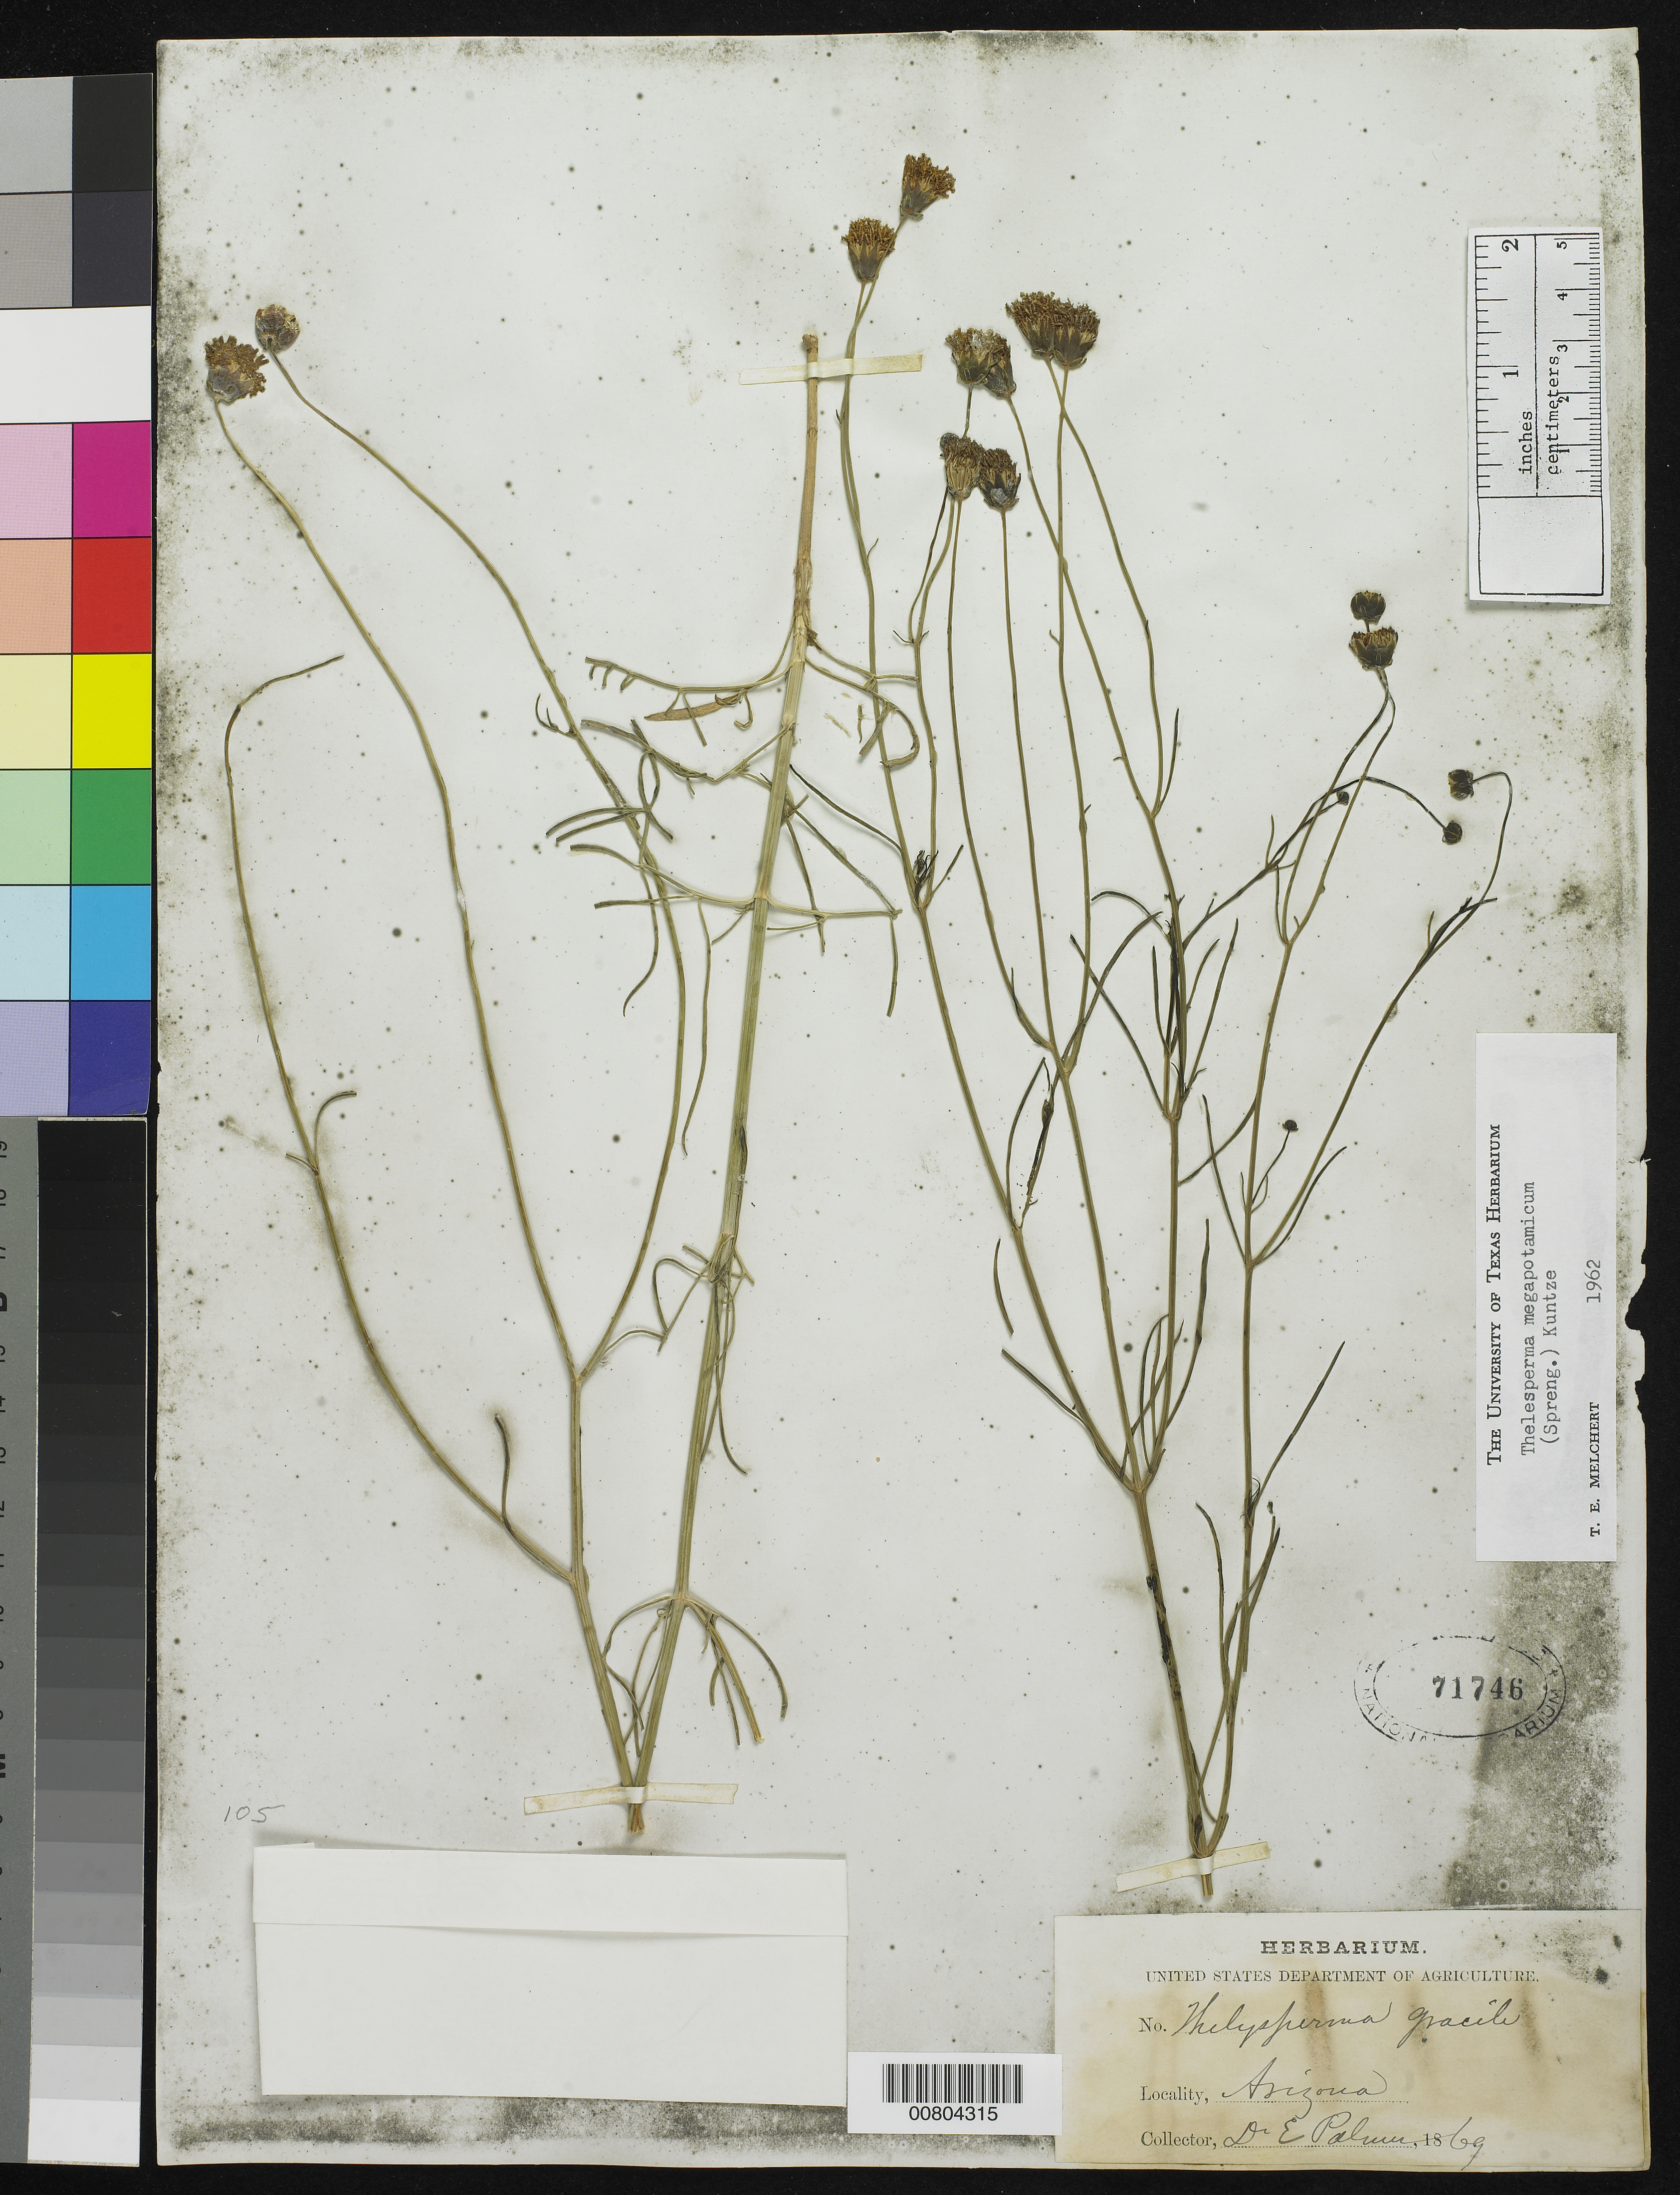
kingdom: Plantae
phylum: Tracheophyta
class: Magnoliopsida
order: Asterales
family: Asteraceae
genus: Thelesperma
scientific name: Thelesperma megapotamicum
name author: (Spreng.) Herter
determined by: Melchert, T. E.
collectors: E. Palmer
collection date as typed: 1869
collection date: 1869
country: United States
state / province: Arizona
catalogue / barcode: US 71746